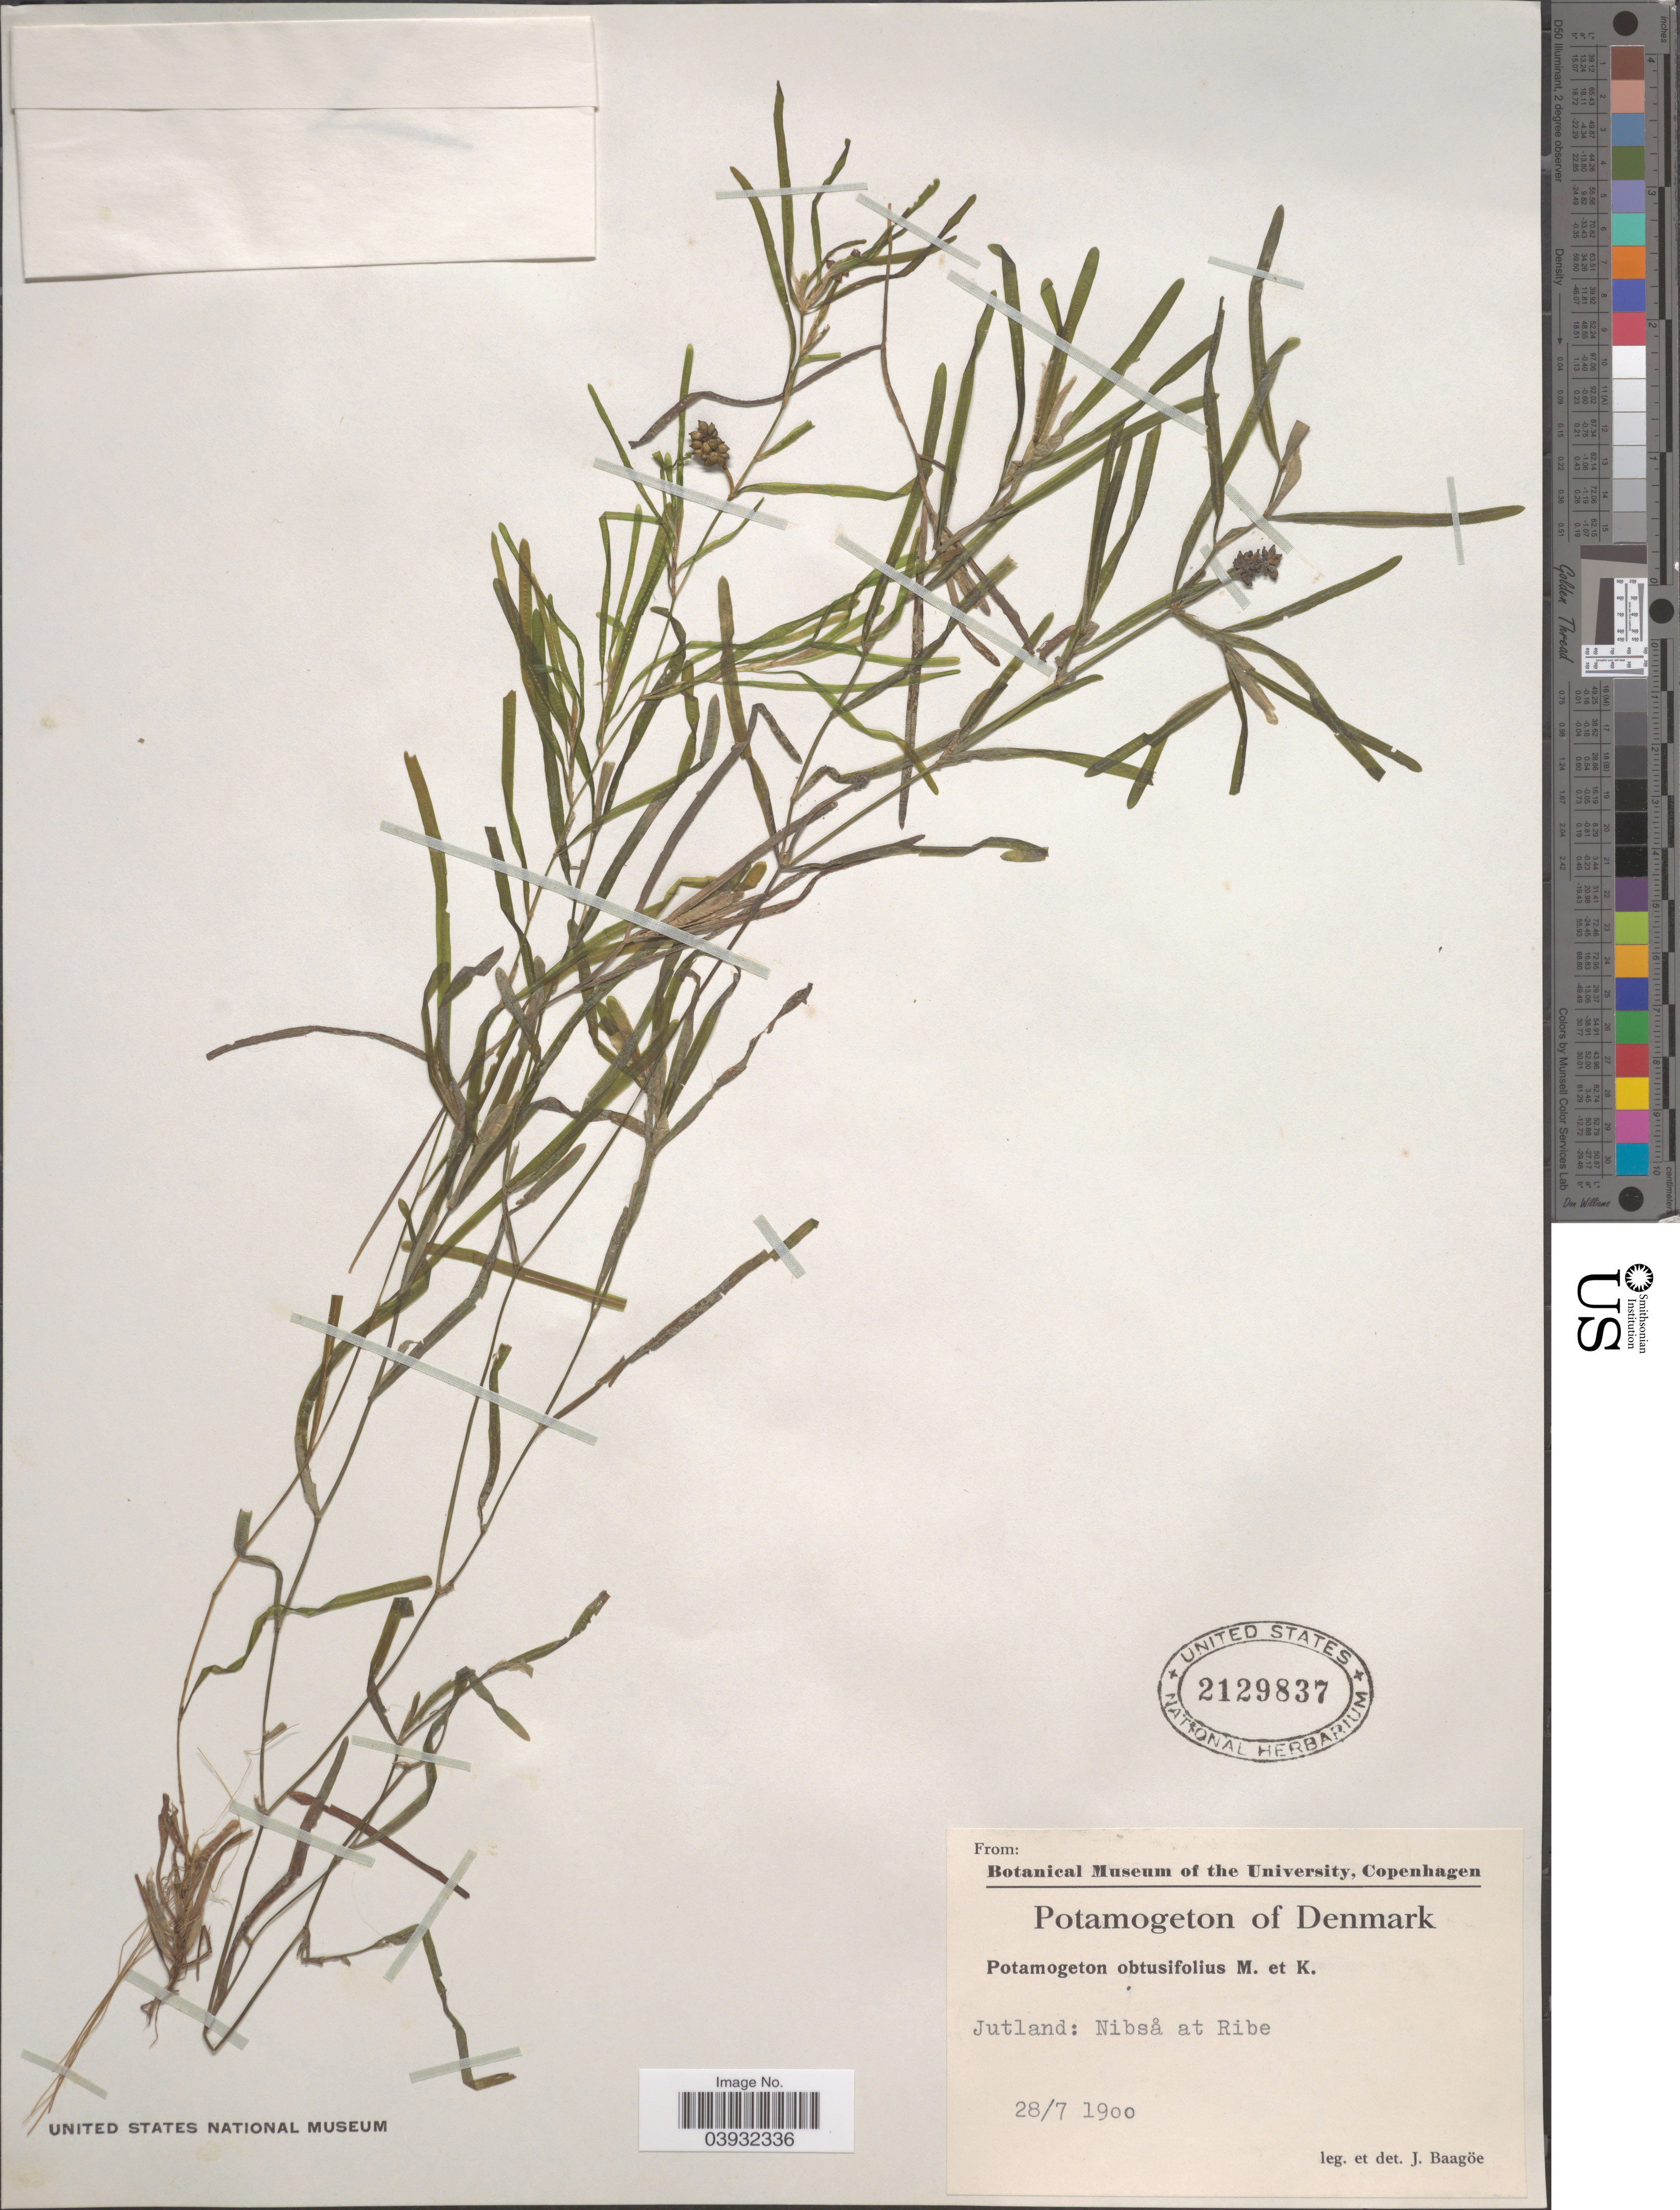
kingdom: Plantae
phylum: Tracheophyta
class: Liliopsida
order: Alismatales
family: Potamogetonaceae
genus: Potamogeton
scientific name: Potamogeton obtusifolius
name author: Mert. & W.D.J. Koch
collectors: J. Baagoe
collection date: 1900-07-28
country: Denmark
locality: Jutland: Nibså at Ribe.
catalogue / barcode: US 2129837